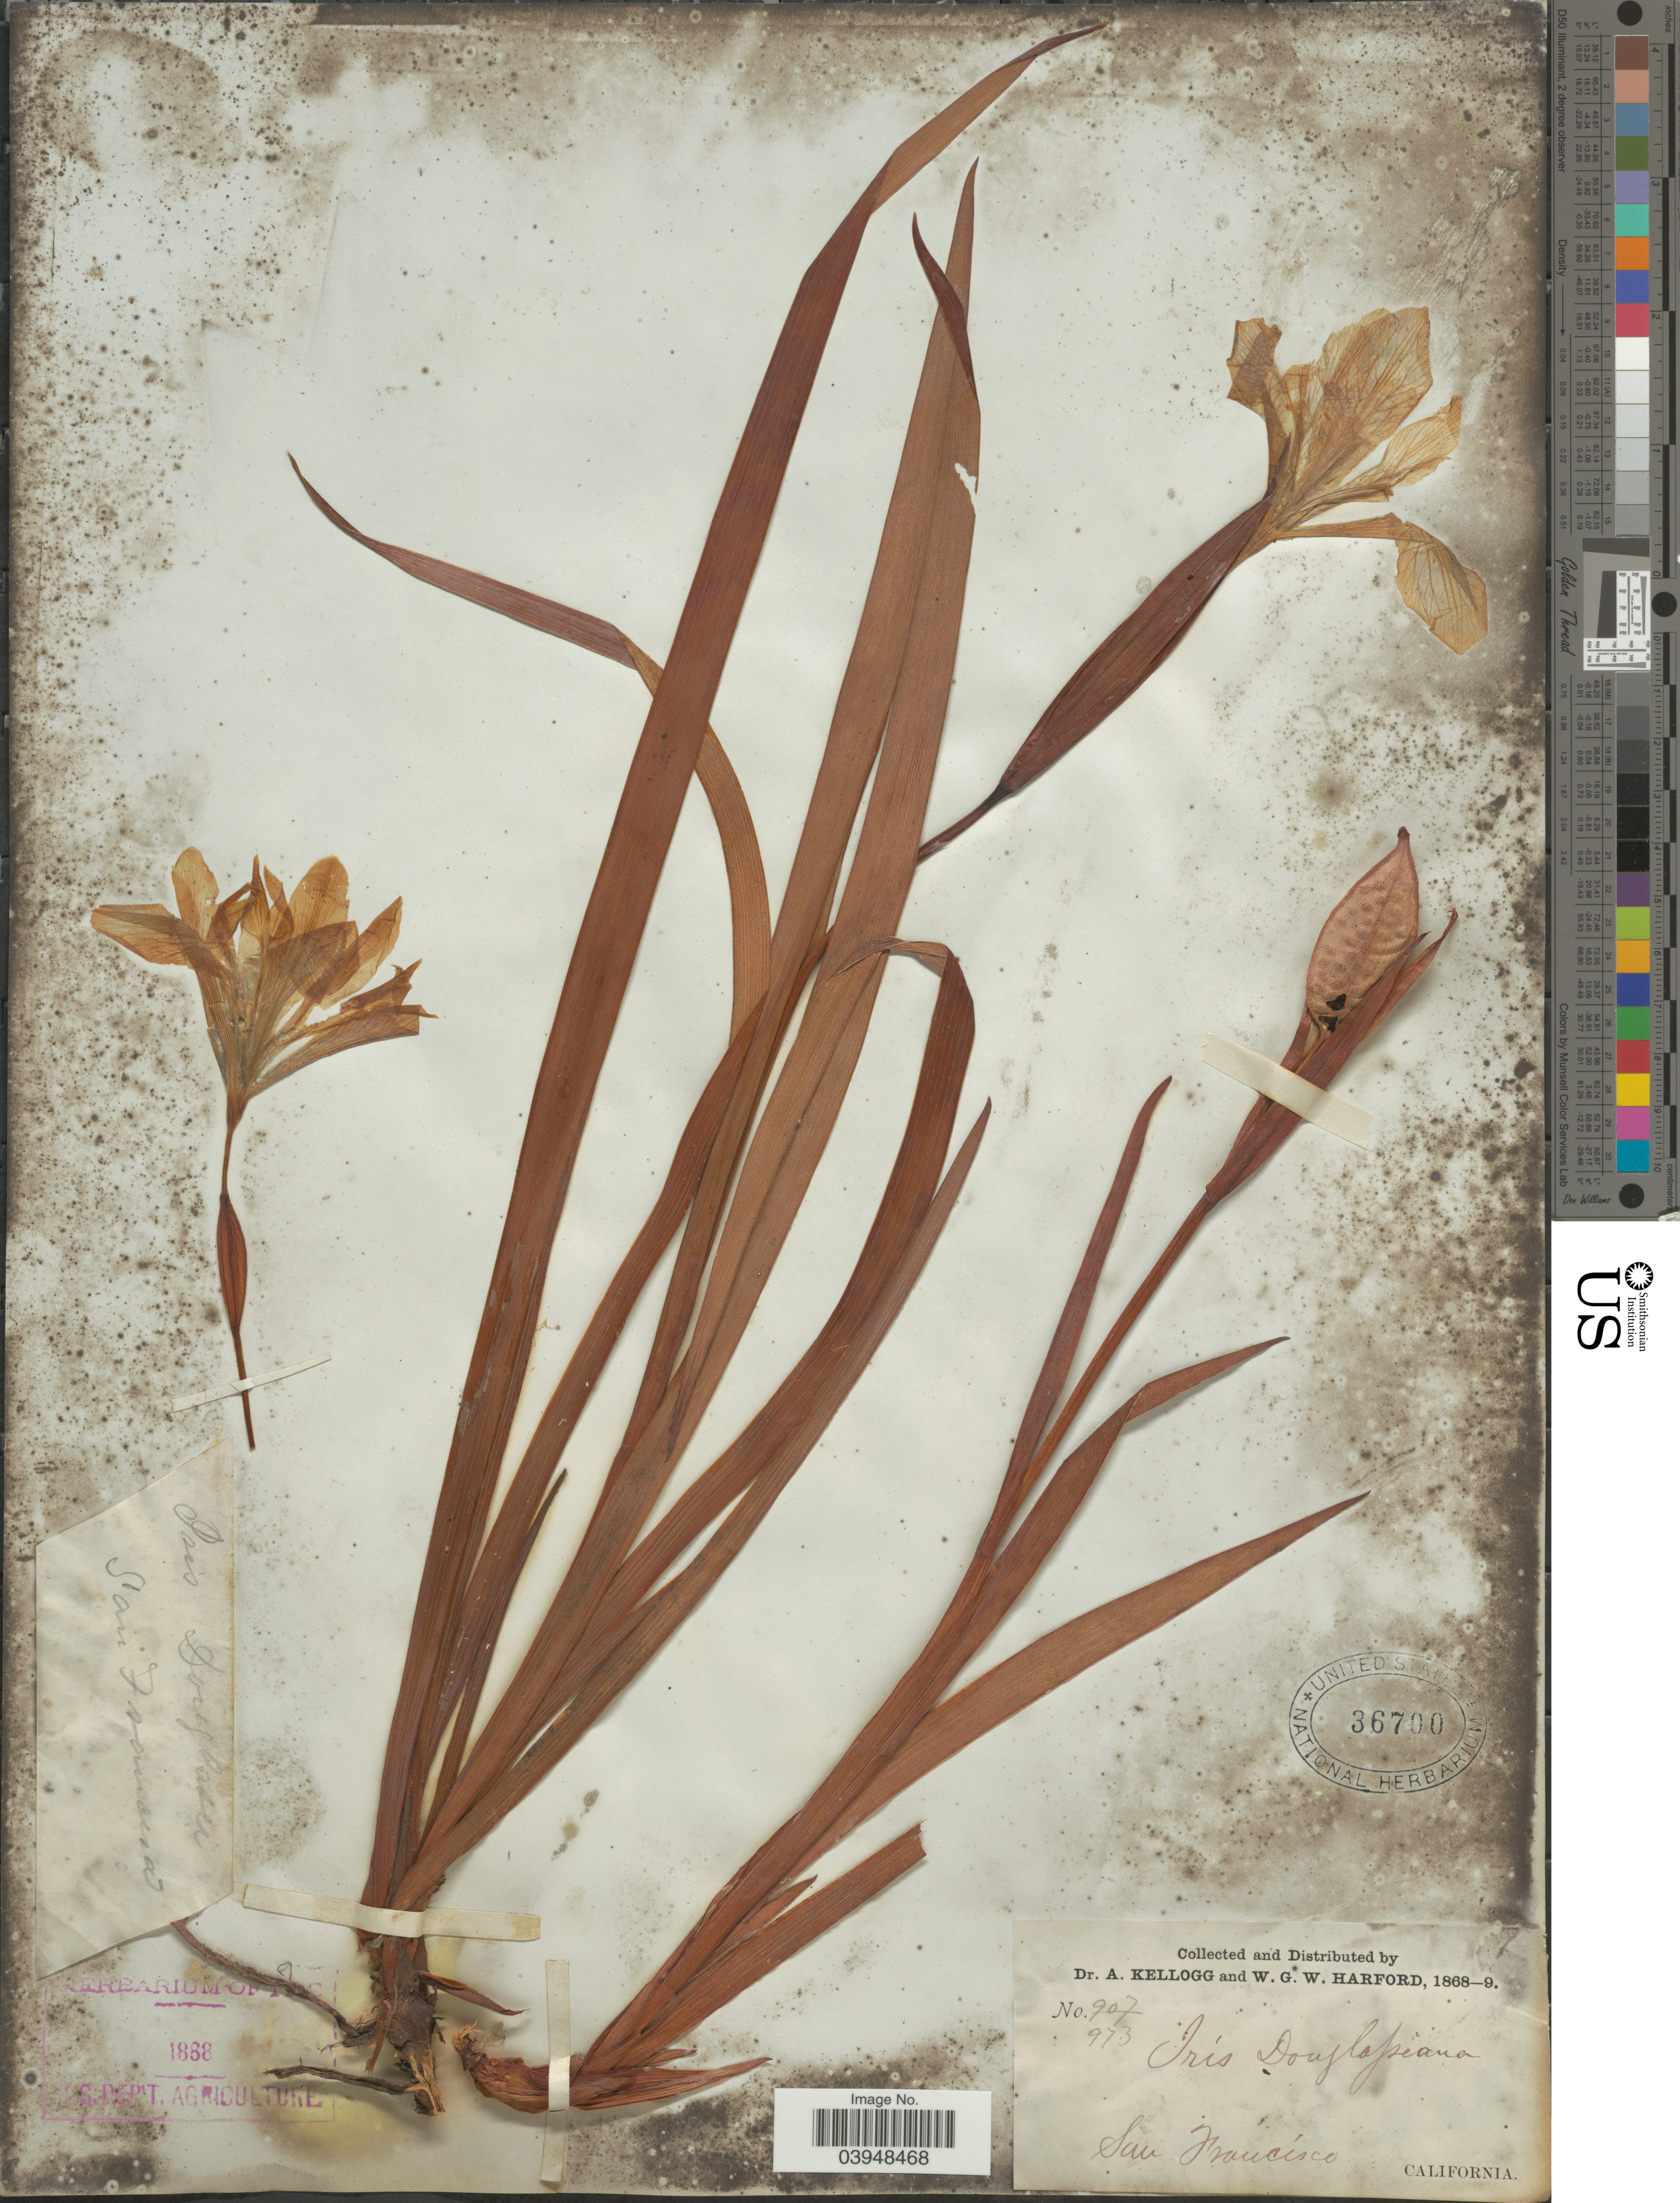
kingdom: Plantae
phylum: Tracheophyta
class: Liliopsida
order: Asparagales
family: Iridaceae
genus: Iris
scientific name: Iris douglasiana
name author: Herb.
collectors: A. Kellogg & W. G. W. Harford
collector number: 973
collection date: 1868/1869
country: United States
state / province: California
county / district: San Francisco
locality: San Francisco.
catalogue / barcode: US 36700